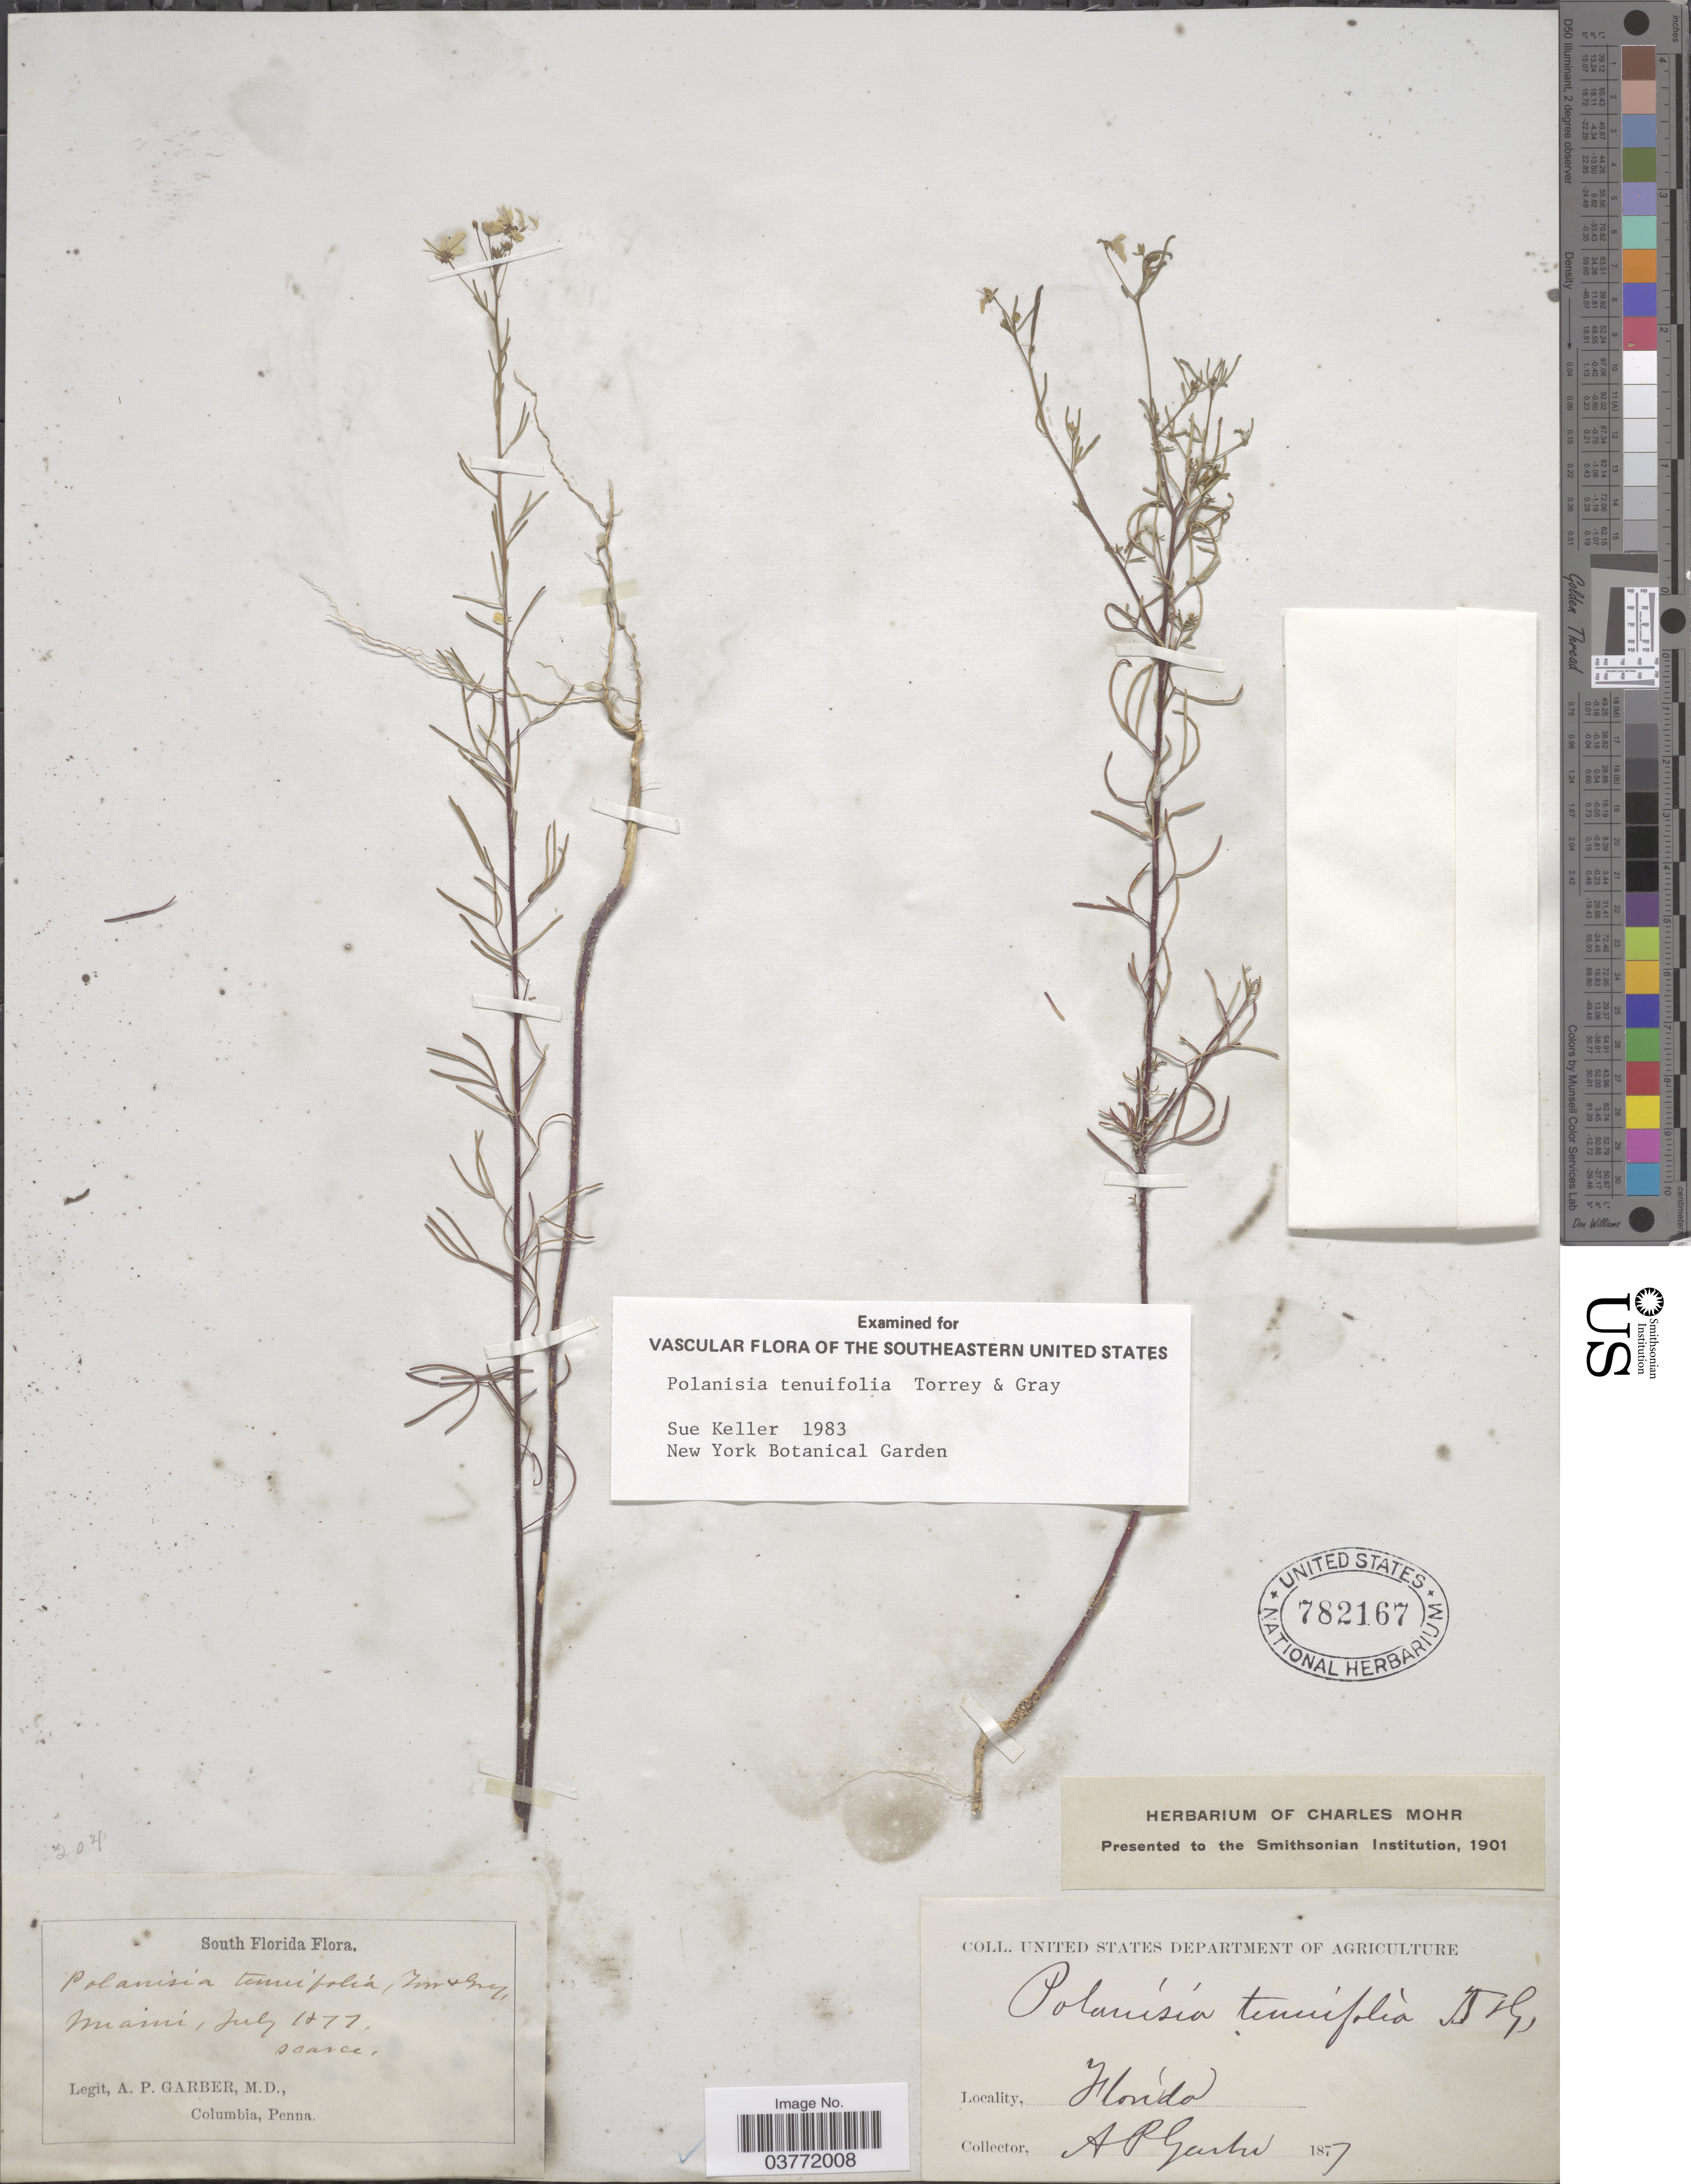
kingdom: Plantae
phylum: Tracheophyta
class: Magnoliopsida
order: Brassicales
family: Cleomaceae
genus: Polanisia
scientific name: Polanisia tenuifolia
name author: Torr. & A. Gray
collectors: A. P. Garber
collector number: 204?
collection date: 1877-07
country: United States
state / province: Florida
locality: South Florida. Miami.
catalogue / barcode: US 782167